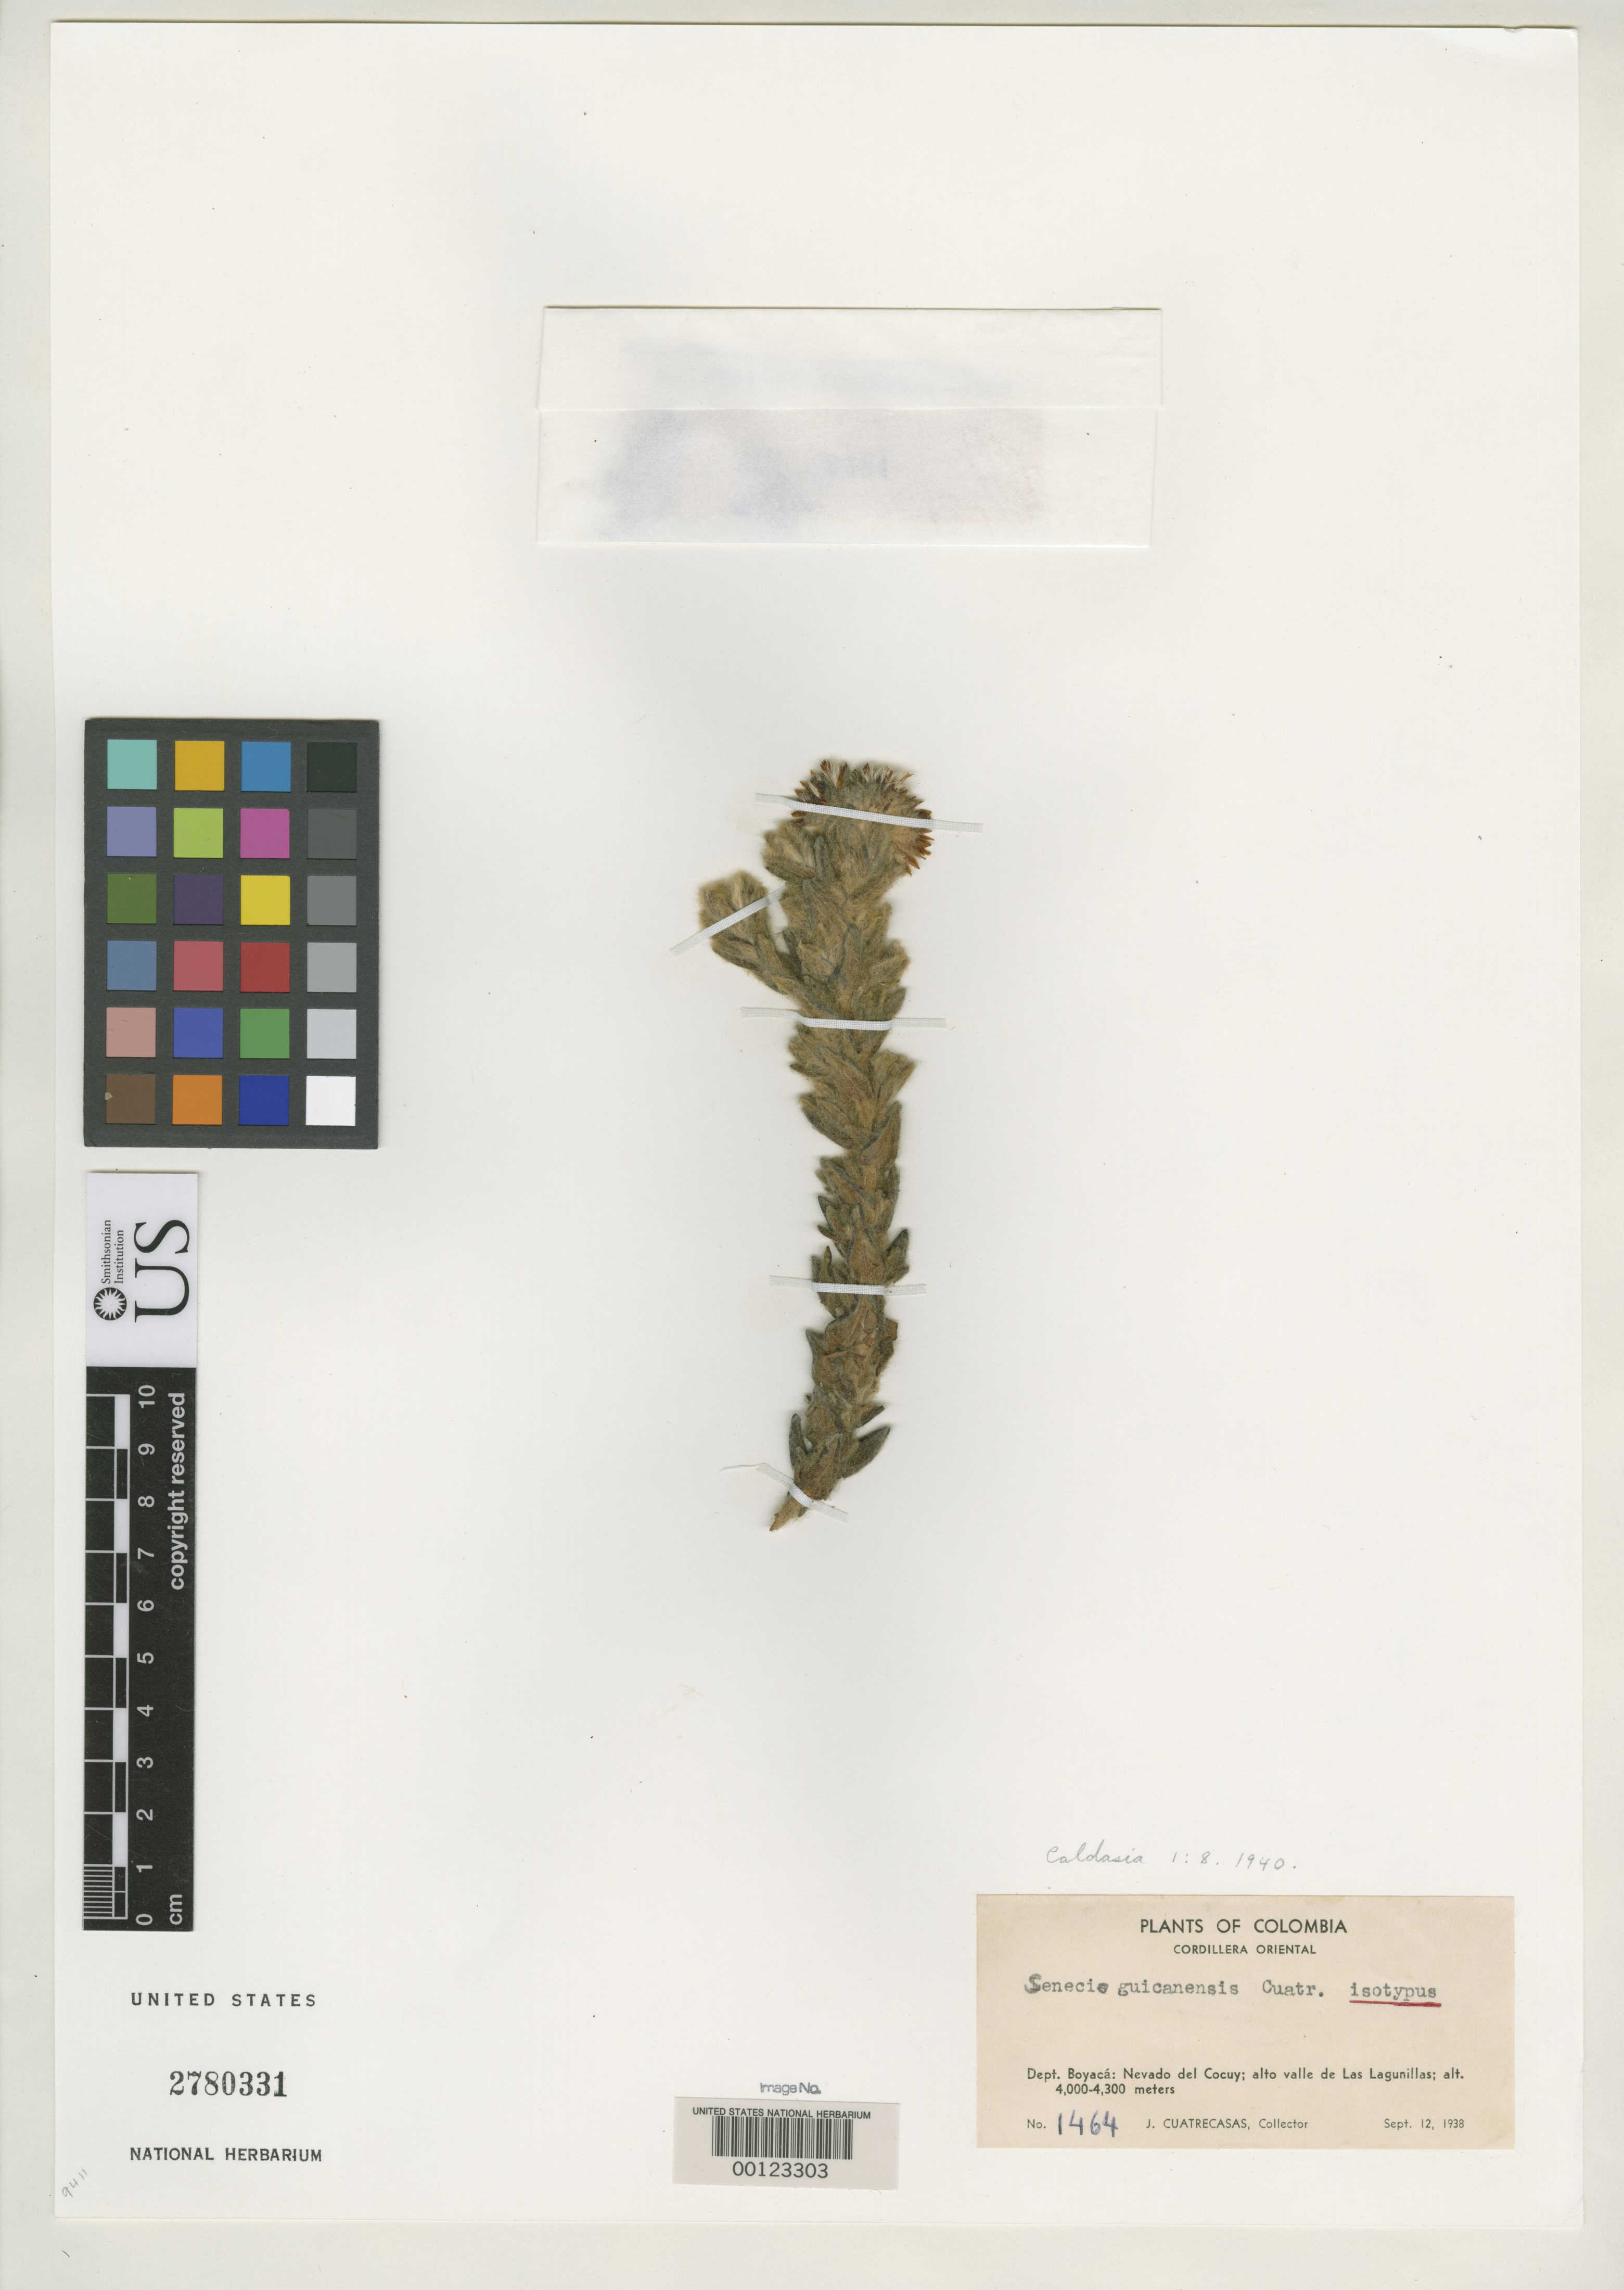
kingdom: Plantae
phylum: Tracheophyta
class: Magnoliopsida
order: Asterales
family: Asteraceae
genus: Senecio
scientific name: Senecio guicanensis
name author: Cuatrec.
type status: Isotype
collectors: J. Cuatrecasas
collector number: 1464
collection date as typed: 12 Sep 1938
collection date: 1938-09-12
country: Colombia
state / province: Boyacá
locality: Nevada del Cocuy, Alto Valle de Las Lagunillas. [Nevada del Cocuy, upper Valley of Las Lagunillas.]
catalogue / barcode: US 2780331